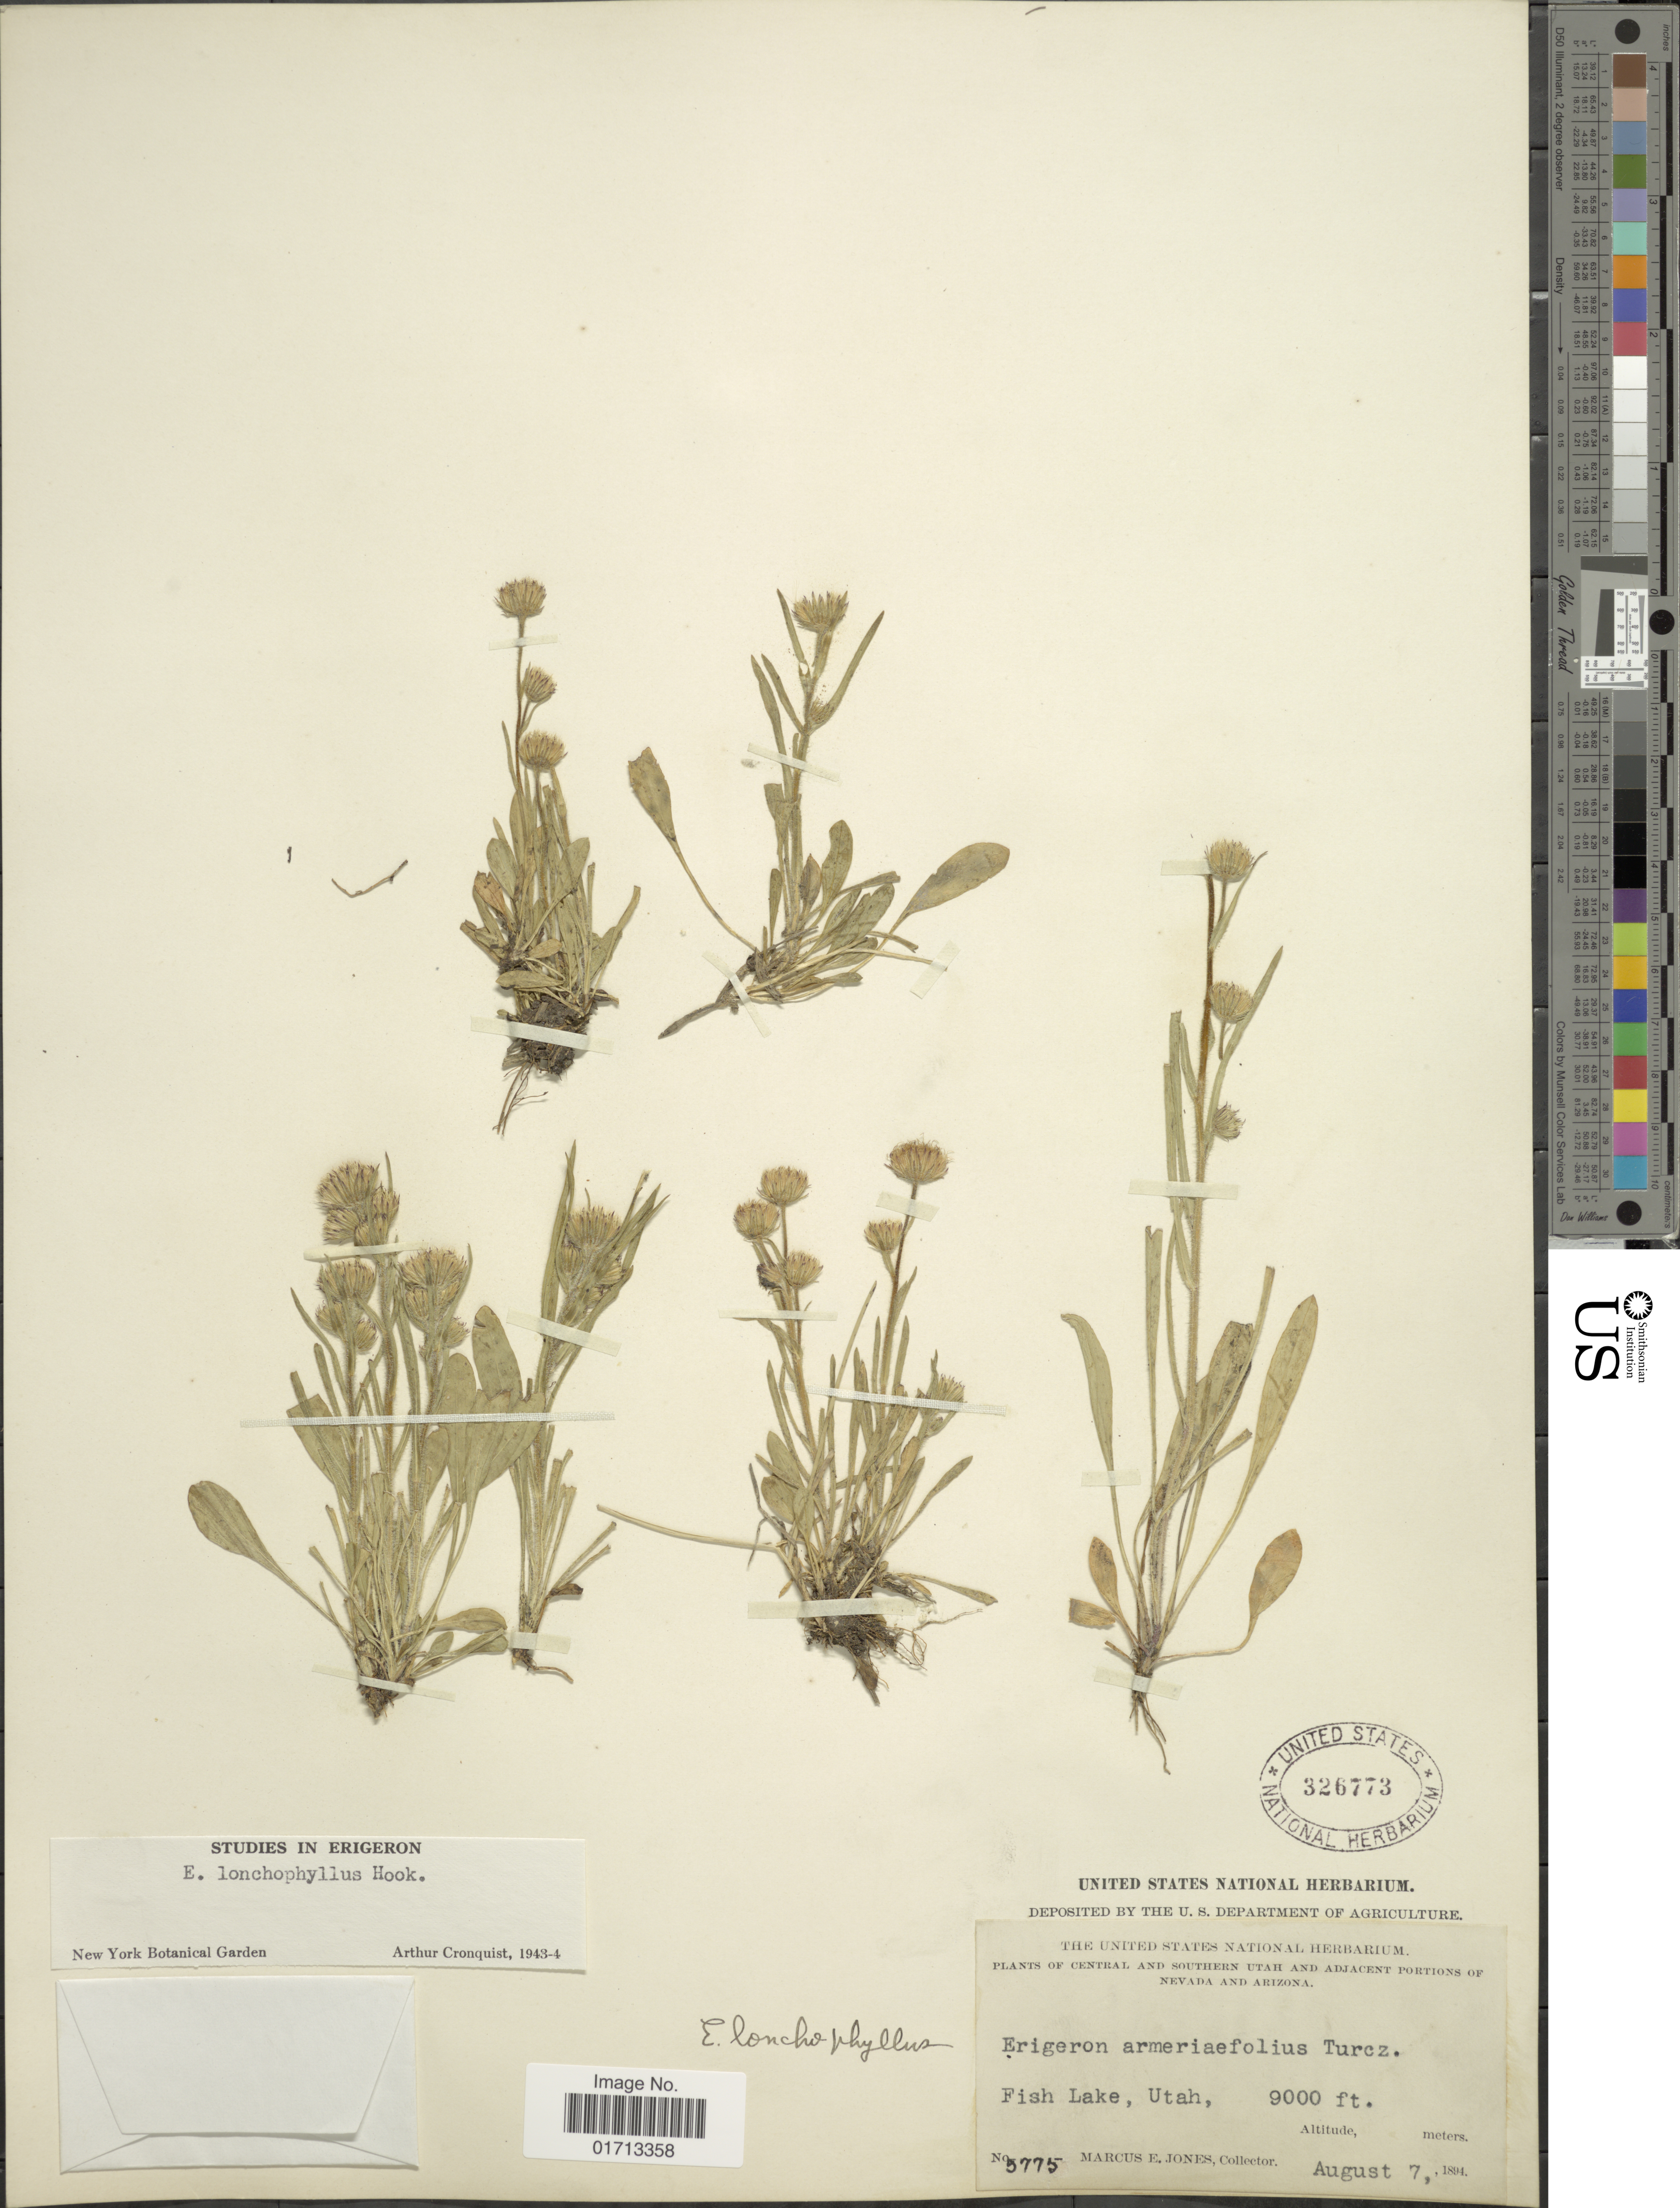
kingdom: Plantae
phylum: Tracheophyta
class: Magnoliopsida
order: Asterales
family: Asteraceae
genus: Erigeron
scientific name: Erigeron lonchophyllus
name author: Hook.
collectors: M. E. Jones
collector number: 5775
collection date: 1894-08-07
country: United States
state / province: Utah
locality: Central and southern Utah, Fish Lake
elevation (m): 2743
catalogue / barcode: US 326773